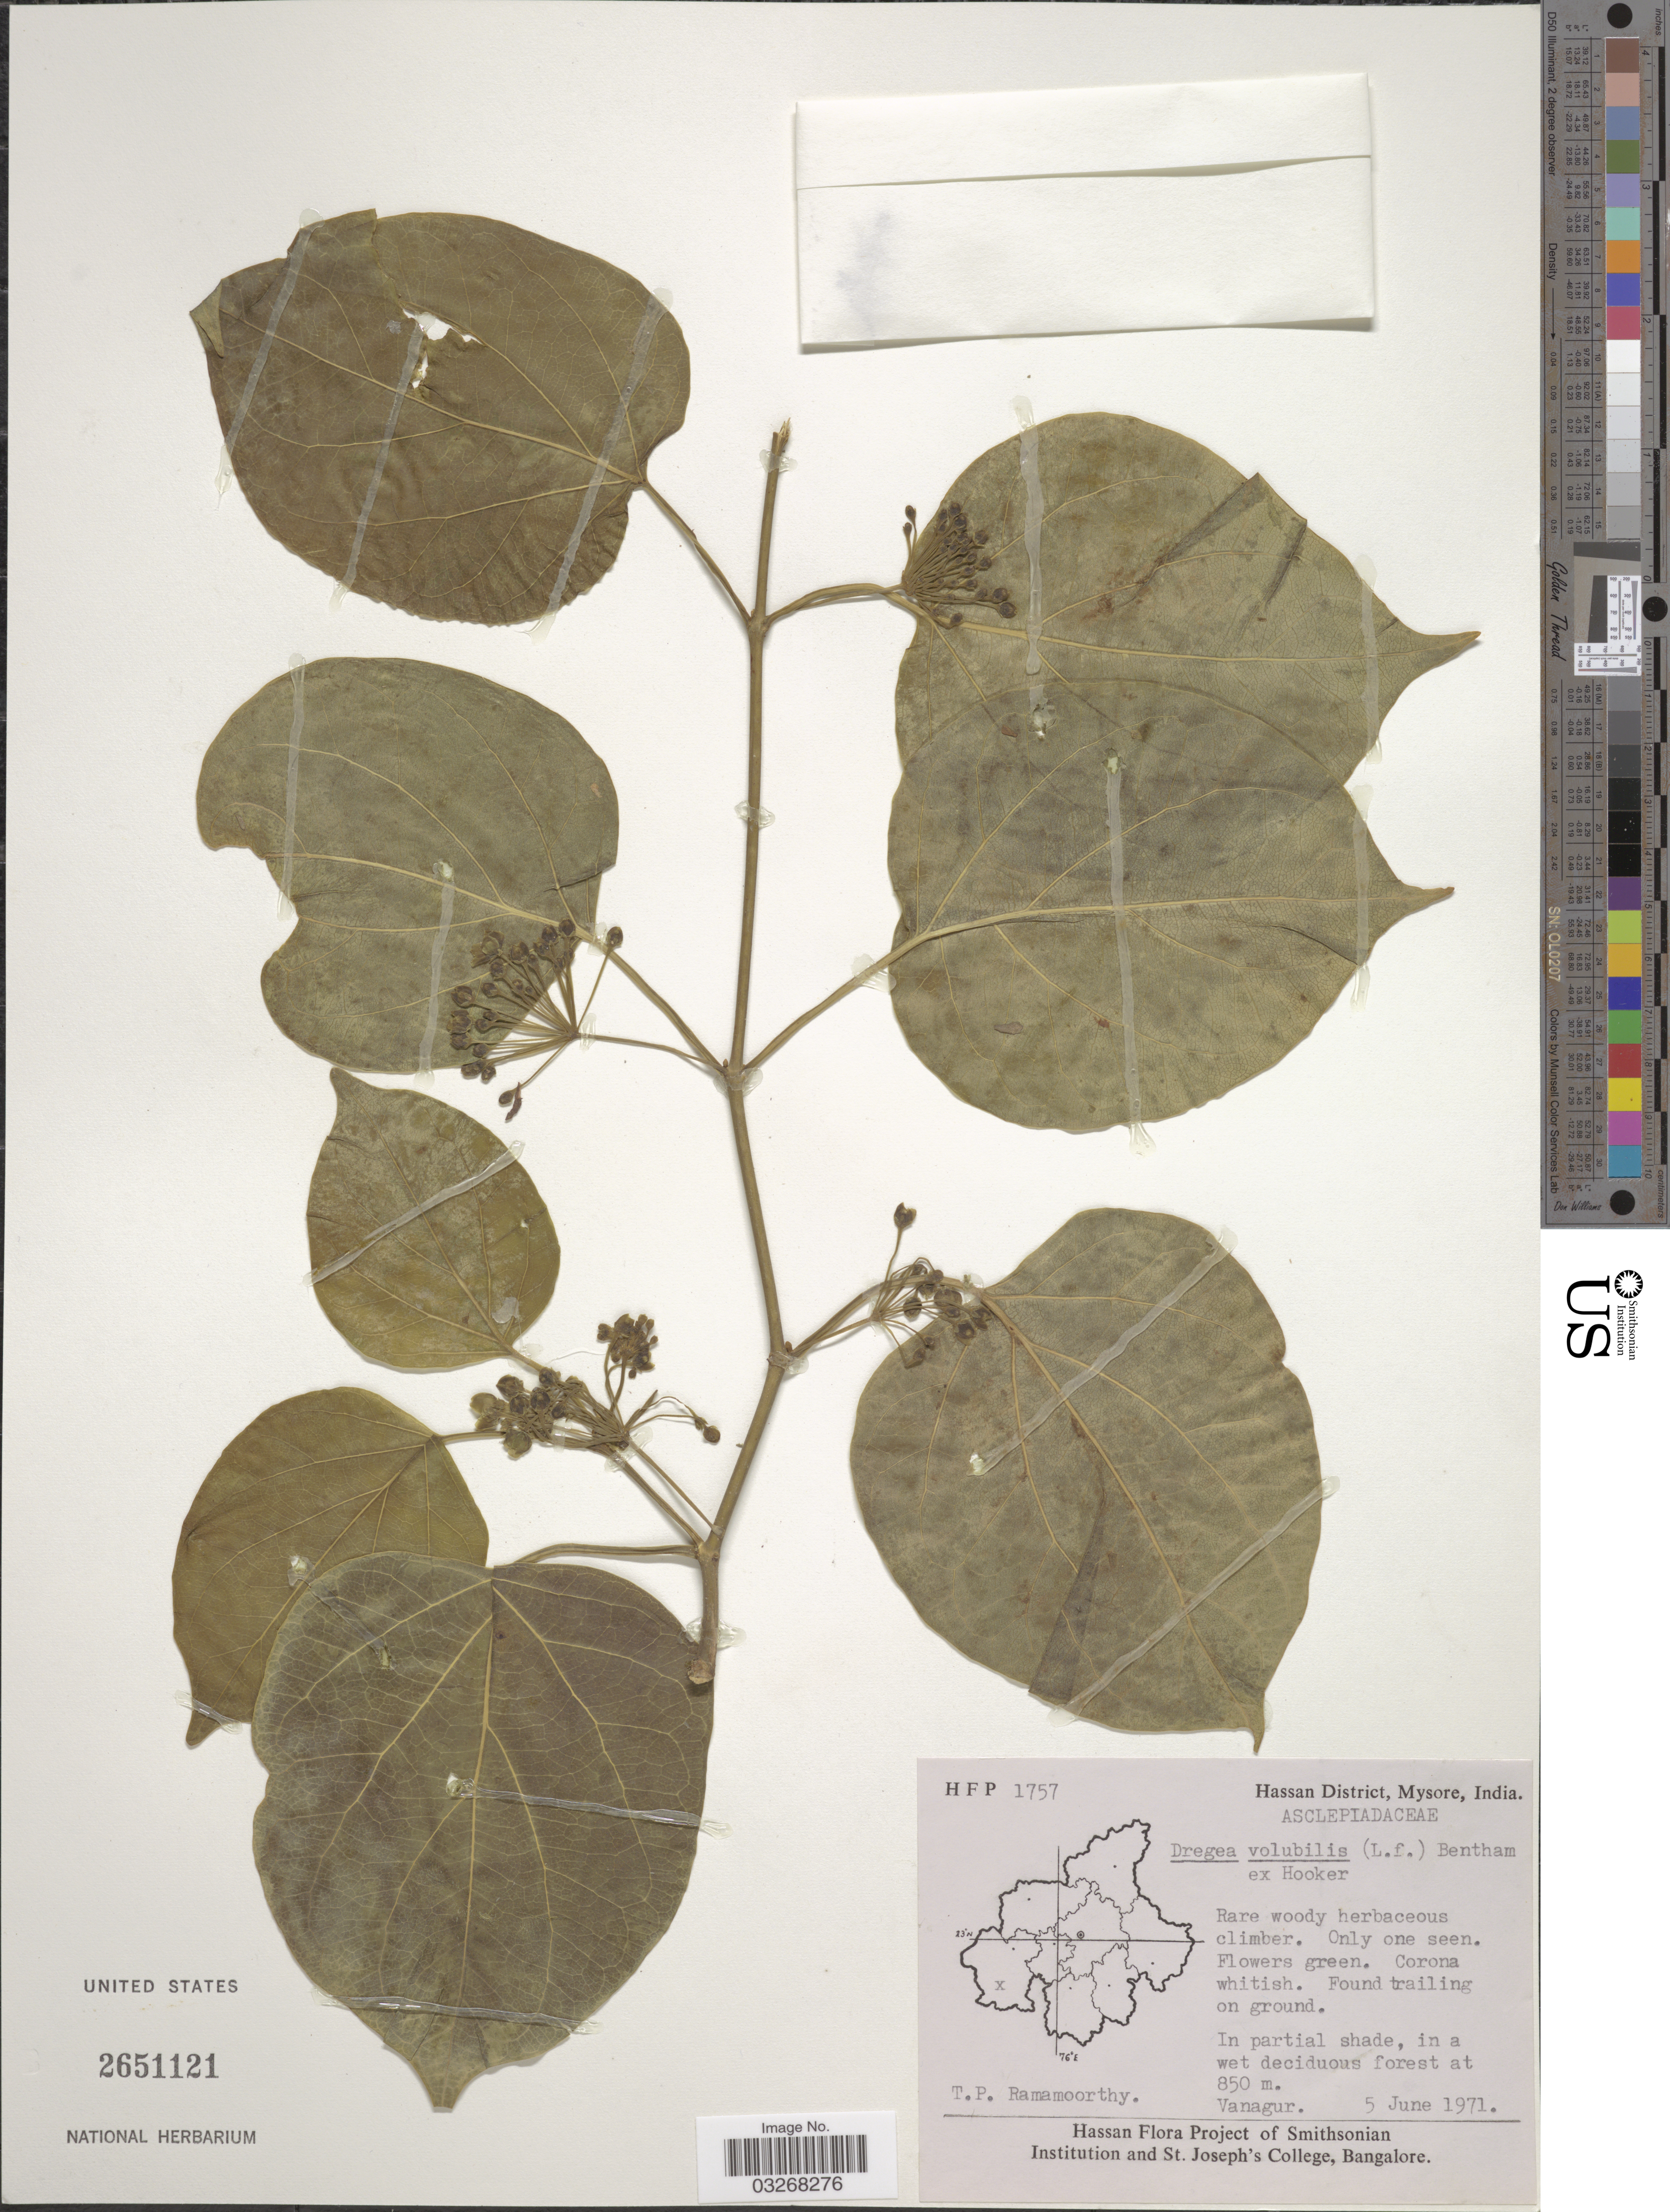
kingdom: Plantae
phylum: Tracheophyta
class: Magnoliopsida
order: Gentianales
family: Apocynaceae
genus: Dregea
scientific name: Dregea volubilis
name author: (L. f.) Benth. ex Hook. f.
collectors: T. P. Ramamoorthy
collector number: HFP1757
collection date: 1971-06-05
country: India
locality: Hassan District, Mysore. Vanagur.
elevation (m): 850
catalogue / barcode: US 2651121